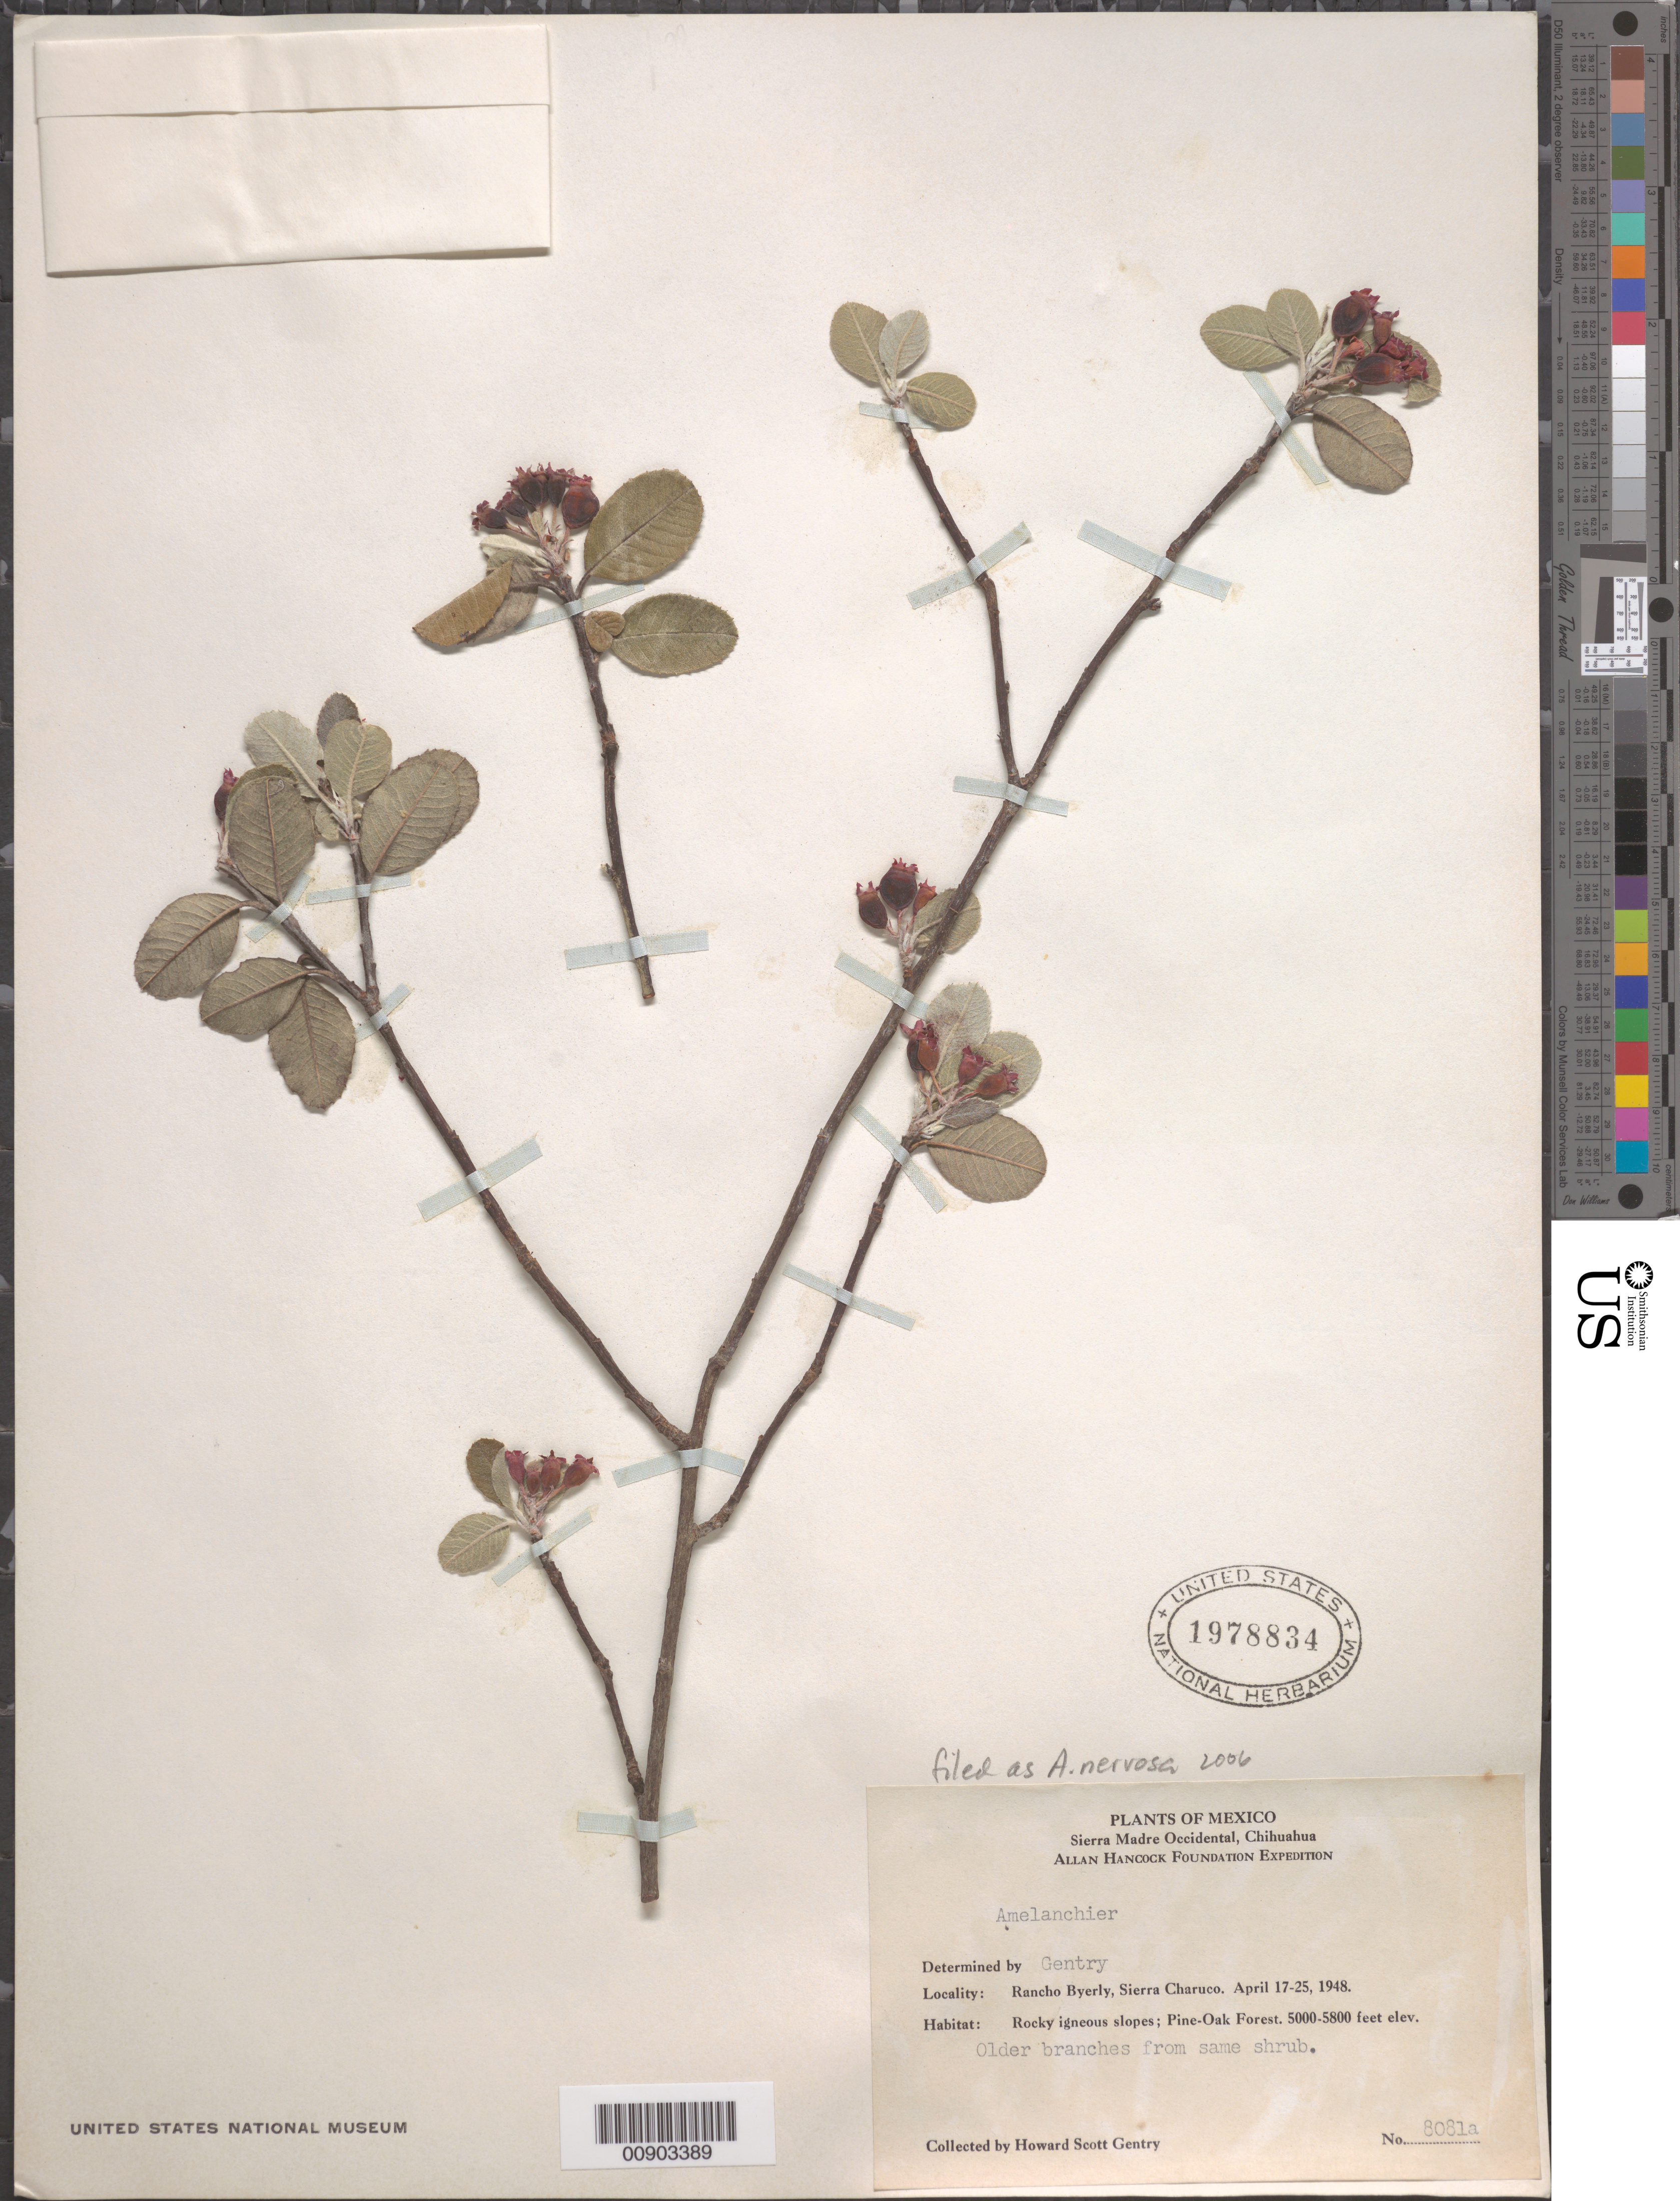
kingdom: Plantae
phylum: Tracheophyta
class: Magnoliopsida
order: Rosales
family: Rosaceae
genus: Malacomeles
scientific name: Malacomeles denticulata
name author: (Kunth) G.N. Jones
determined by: Strong, Mark T., (BOT), Smithsonian Institution - National Museum of Natural History (UNITED STATES)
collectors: H. S. Gentry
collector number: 8081 a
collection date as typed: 17 Apr 1948 to 25 Apr 1948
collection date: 1948-04-17/1948-04-25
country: Mexico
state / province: Chihuahua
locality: Rancho Byerly, Sierra Charuco, Chihuahua.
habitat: Rocky igneous slopes; Pine-Oak Forest.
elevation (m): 1524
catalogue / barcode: US 1978834